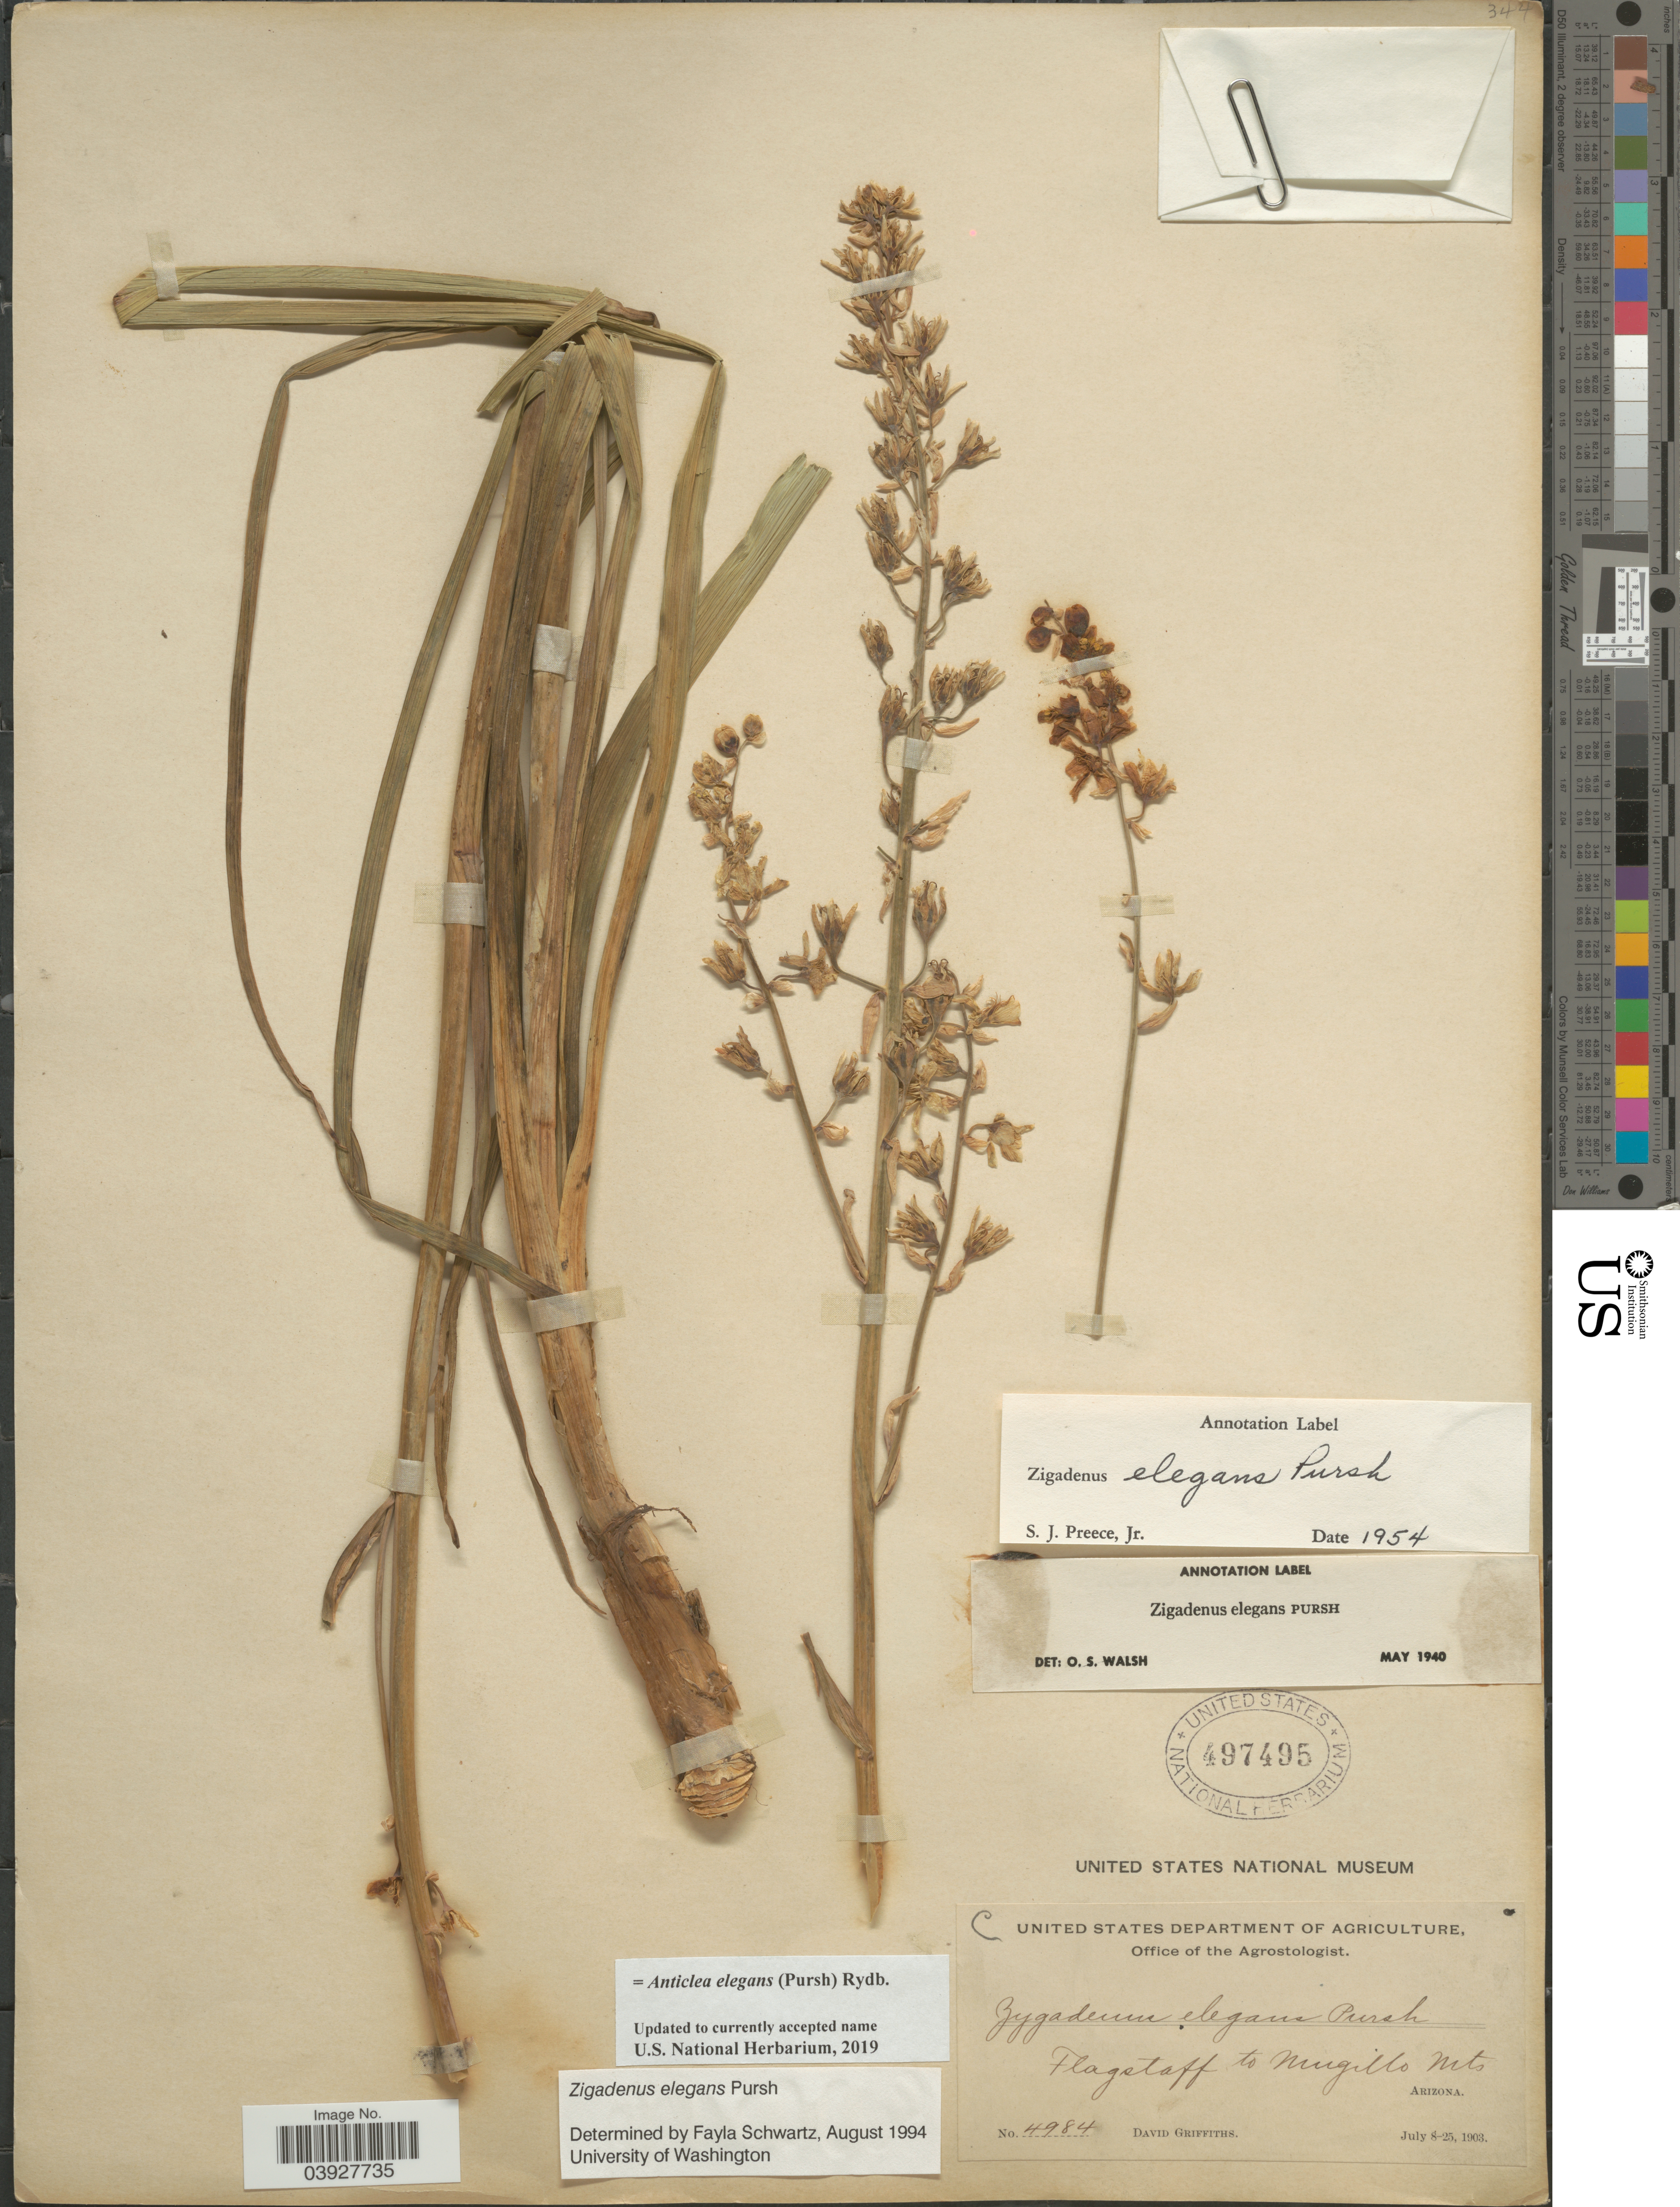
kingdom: Plantae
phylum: Tracheophyta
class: Liliopsida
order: Liliales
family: Melanthiaceae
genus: Anticlea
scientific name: Anticlea elegans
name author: (Pursh) Rydb.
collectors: D. Griffiths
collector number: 4984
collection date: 1903-07-08/1903-07-25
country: United States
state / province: Arizona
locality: Flagstaff to Mugillo Mts.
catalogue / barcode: US 497495